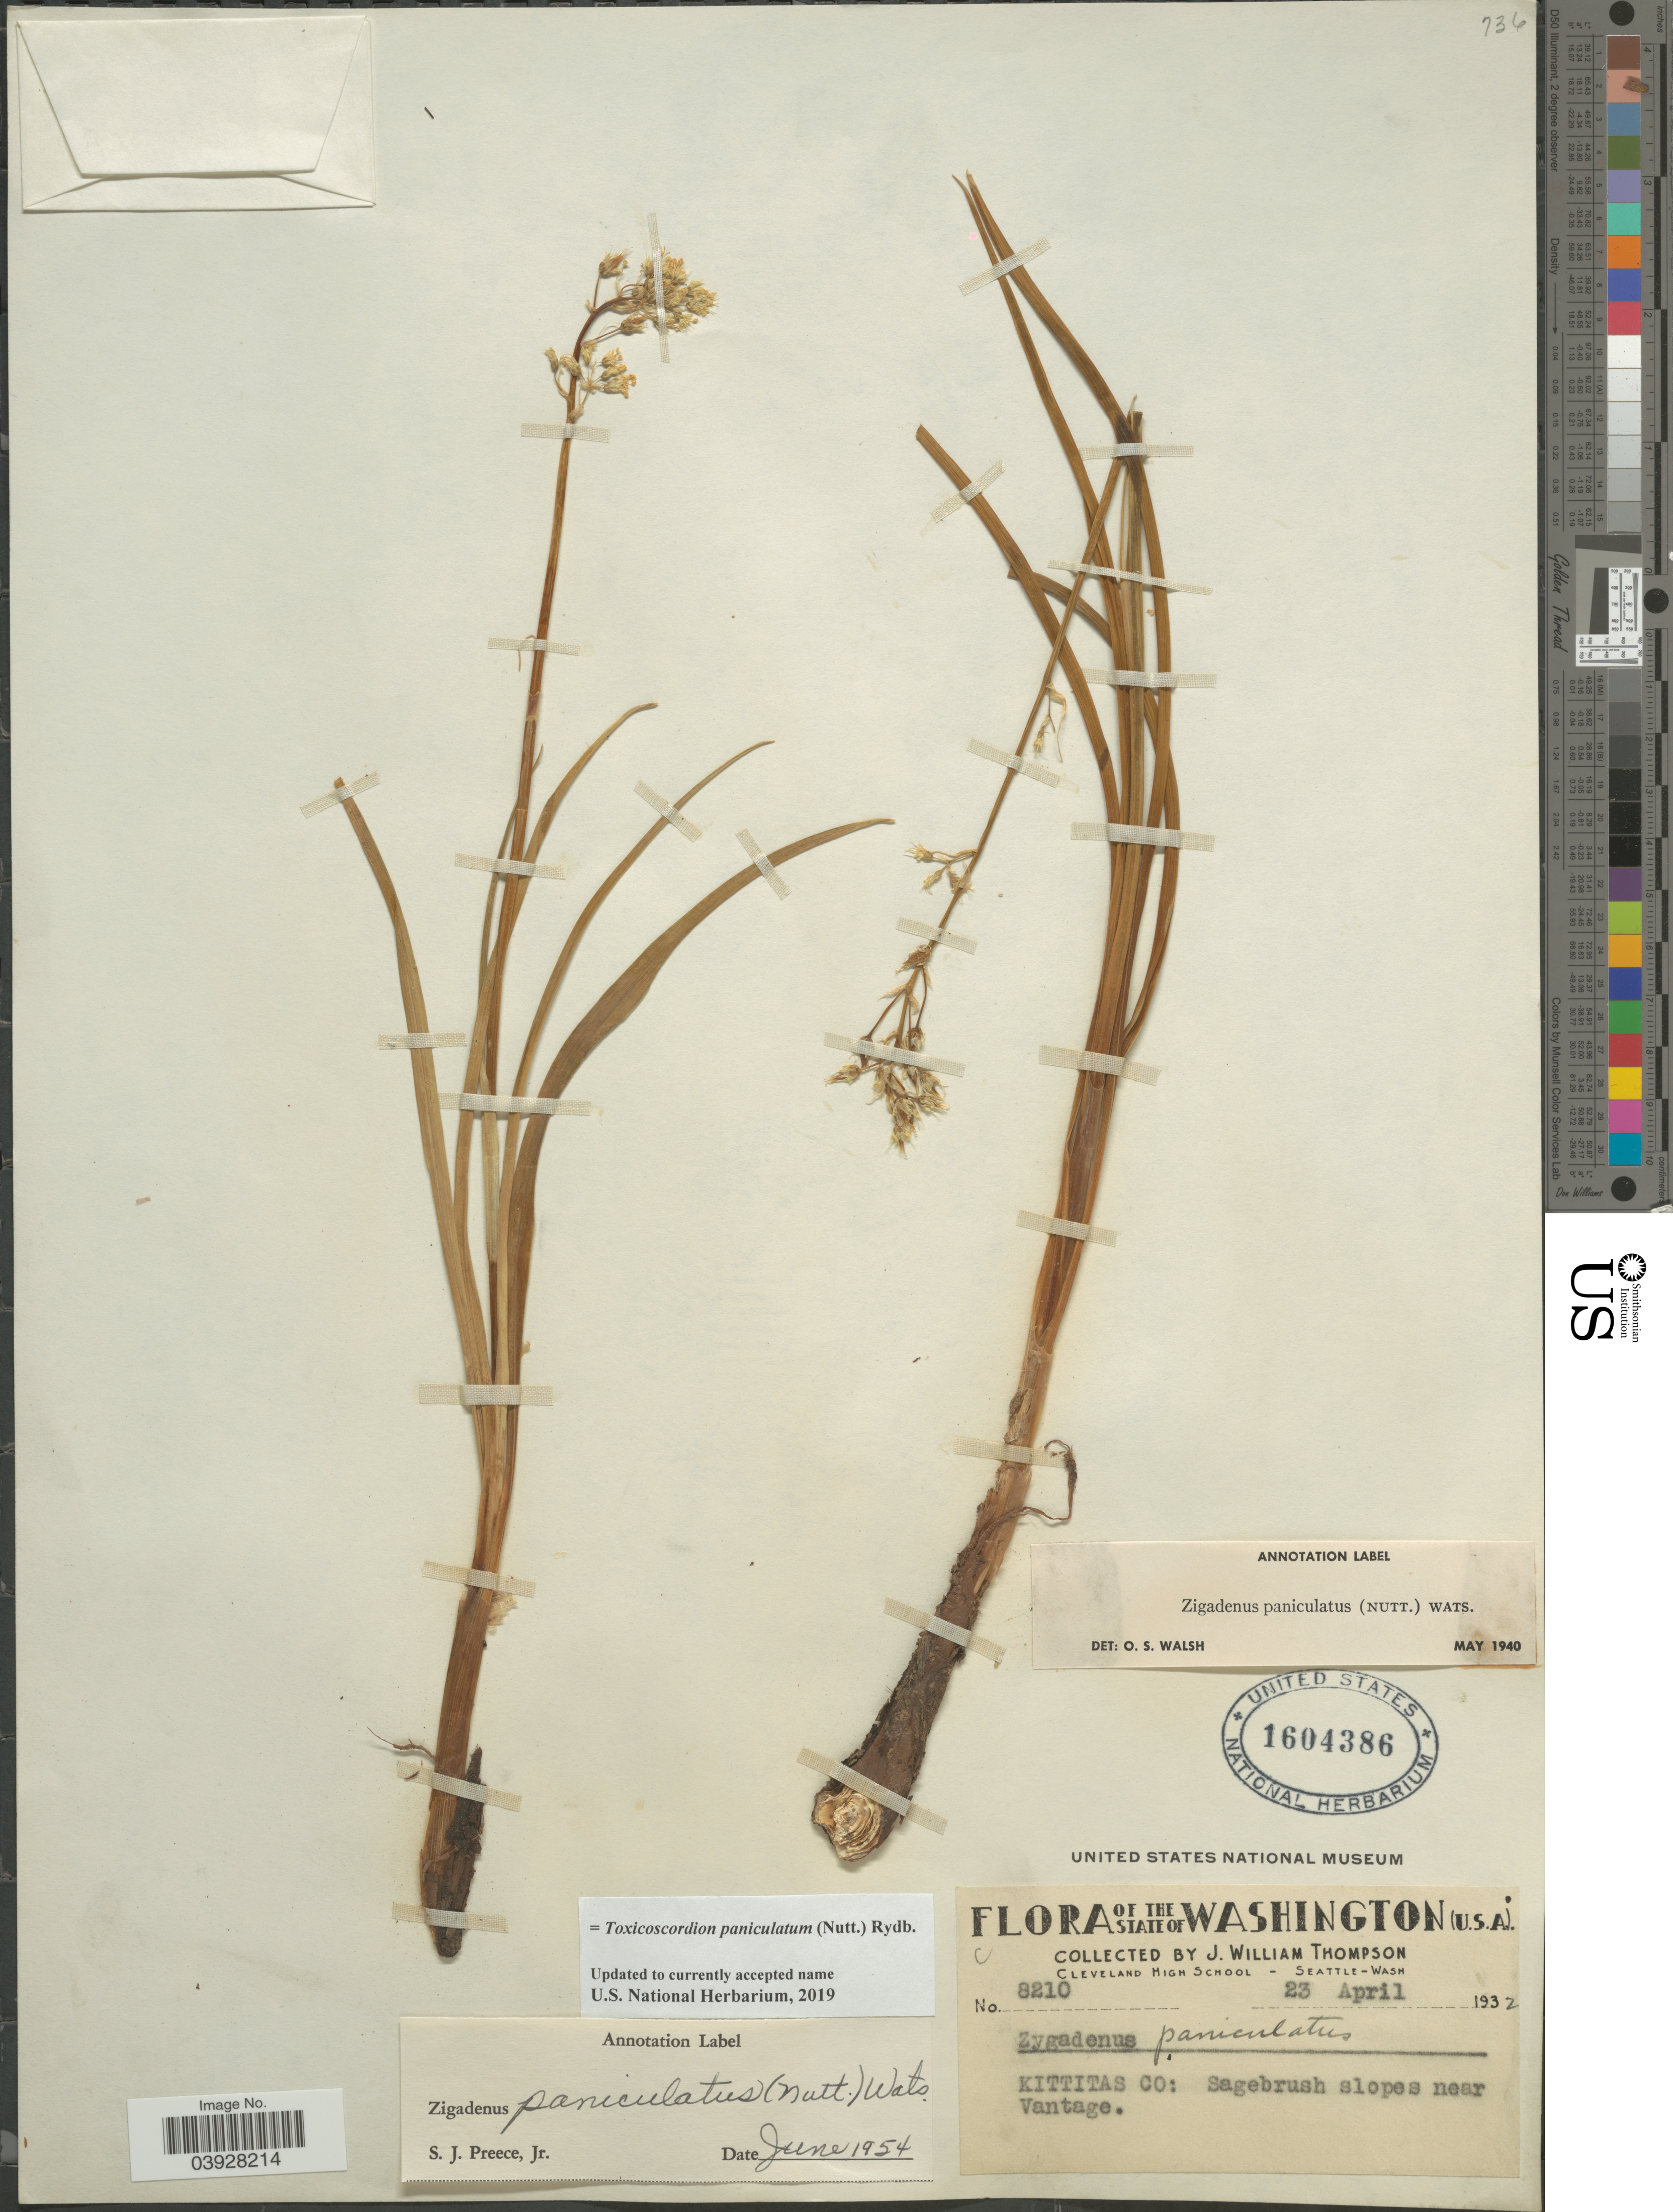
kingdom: Plantae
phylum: Tracheophyta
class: Liliopsida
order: Liliales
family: Melanthiaceae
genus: Toxicoscordion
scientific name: Toxicoscordion paniculatum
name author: (Nutt.) Rydb.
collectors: J. W. Thompson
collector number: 8210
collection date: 1932-04-23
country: United States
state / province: Washington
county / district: Kittitas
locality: Kittitas Co: Sagebrush slopes near Vantage.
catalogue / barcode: US 1604386